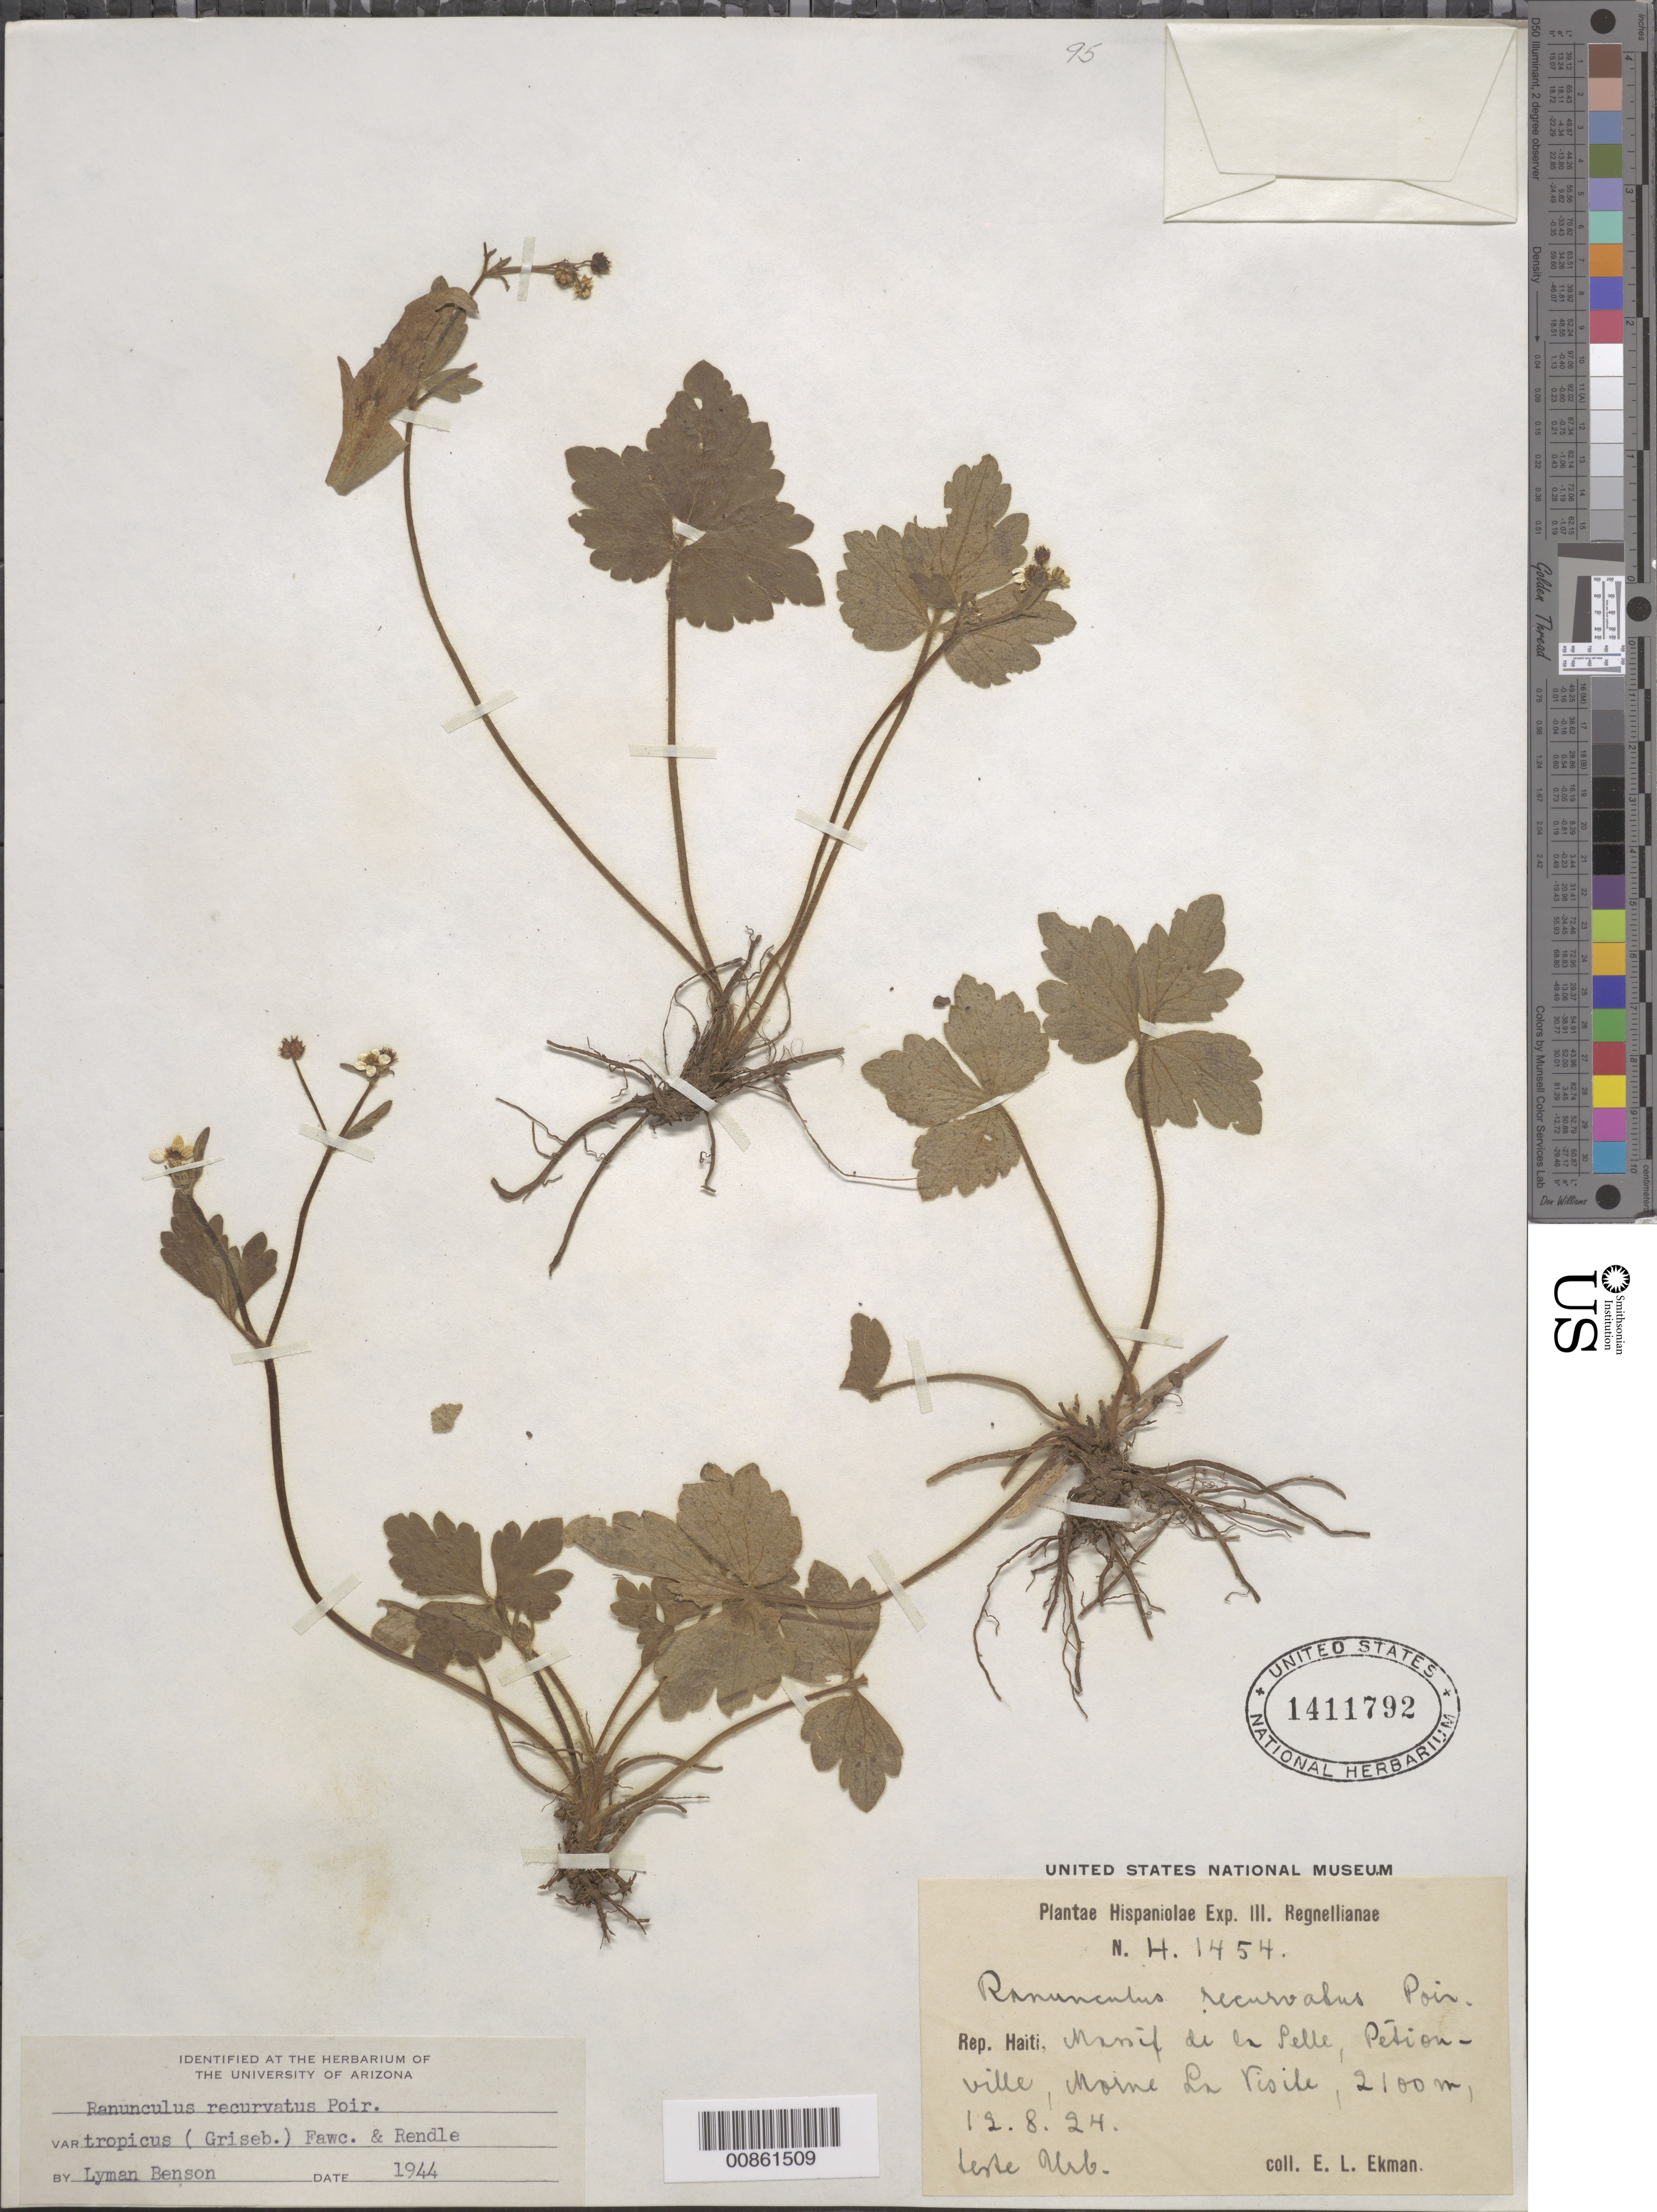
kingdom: Plantae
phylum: Tracheophyta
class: Magnoliopsida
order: Ranunculales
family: Ranunculaceae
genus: Ranunculus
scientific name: Ranunculus recurvatus var. tropicus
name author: (Griseb.) Fawc. & Rendle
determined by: Benson, L.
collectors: E. L. Ekman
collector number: H 1454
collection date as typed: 12 Aug 1924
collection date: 1924-08-12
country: Haiti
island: Hispaniola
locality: Massif de la Selle, Pétionville, Morne La Visite.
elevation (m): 2100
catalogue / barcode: US 1411792